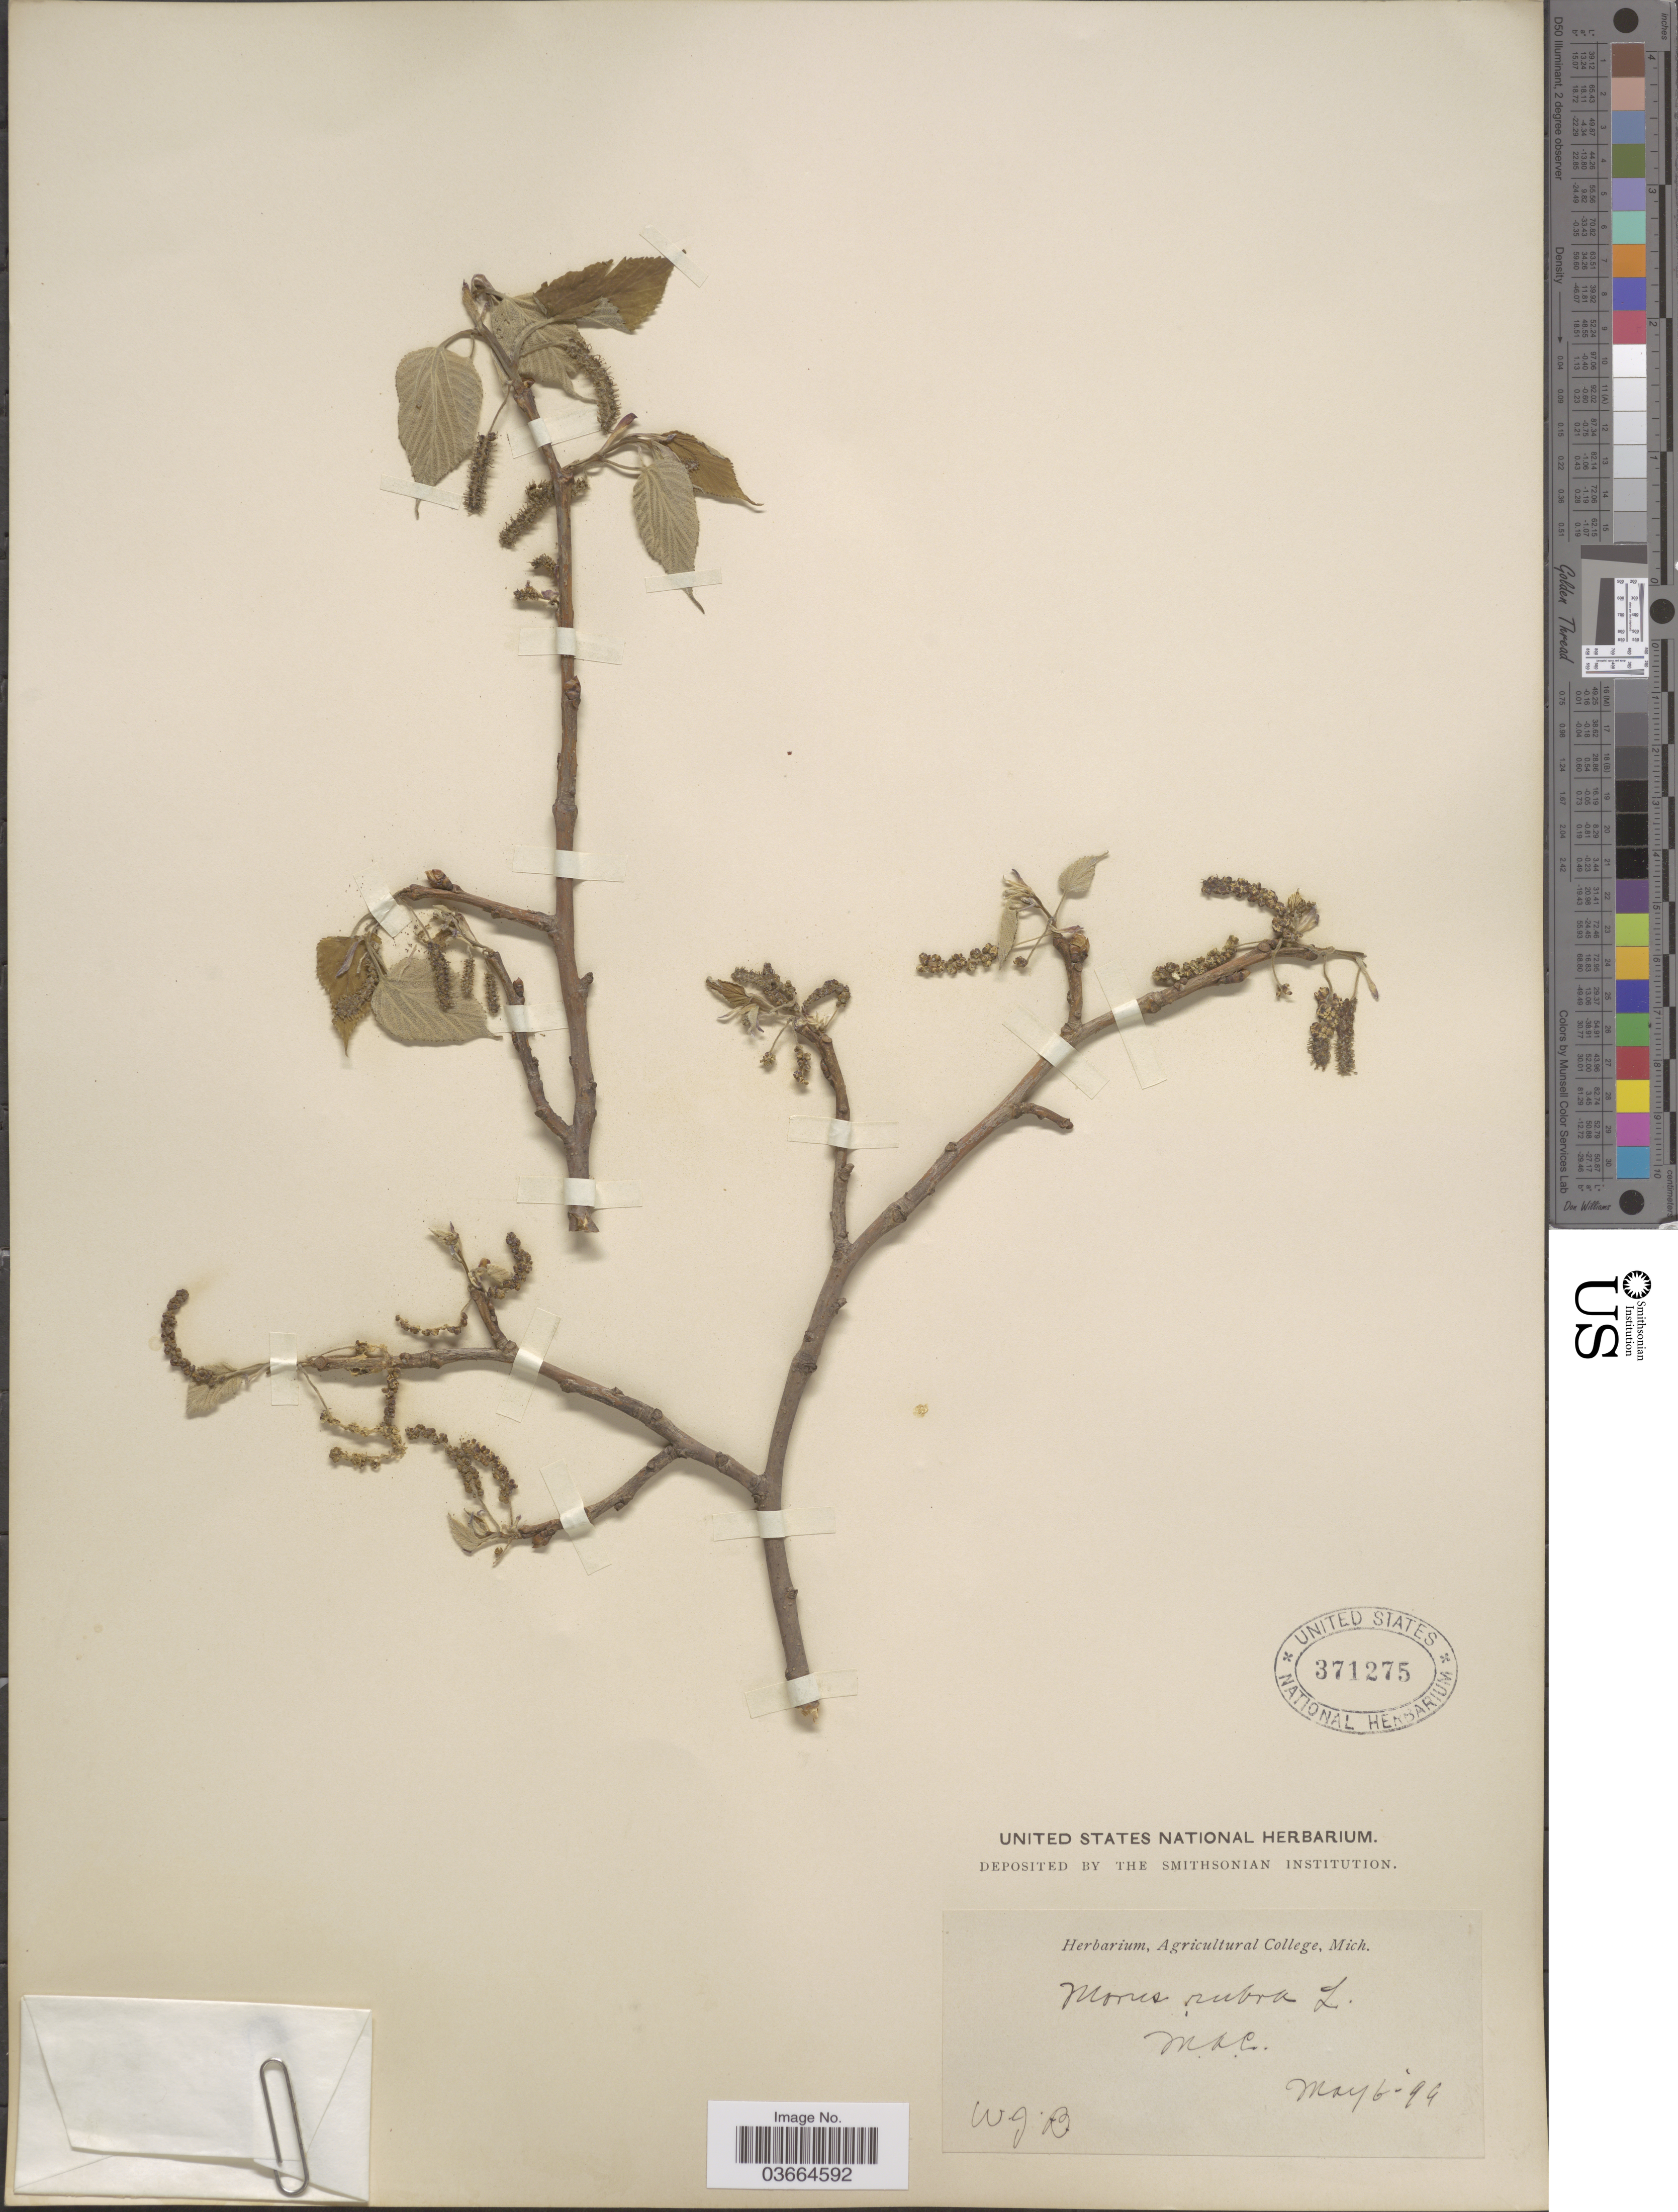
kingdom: Plantae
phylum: Tracheophyta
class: Magnoliopsida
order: Rosales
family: Moraceae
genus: Morus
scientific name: Morus rubra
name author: L.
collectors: W.J.B.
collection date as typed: Transcribed d/m/y: 6/5/94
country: United States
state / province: Michigan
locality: M.A.C.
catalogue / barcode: US 371275